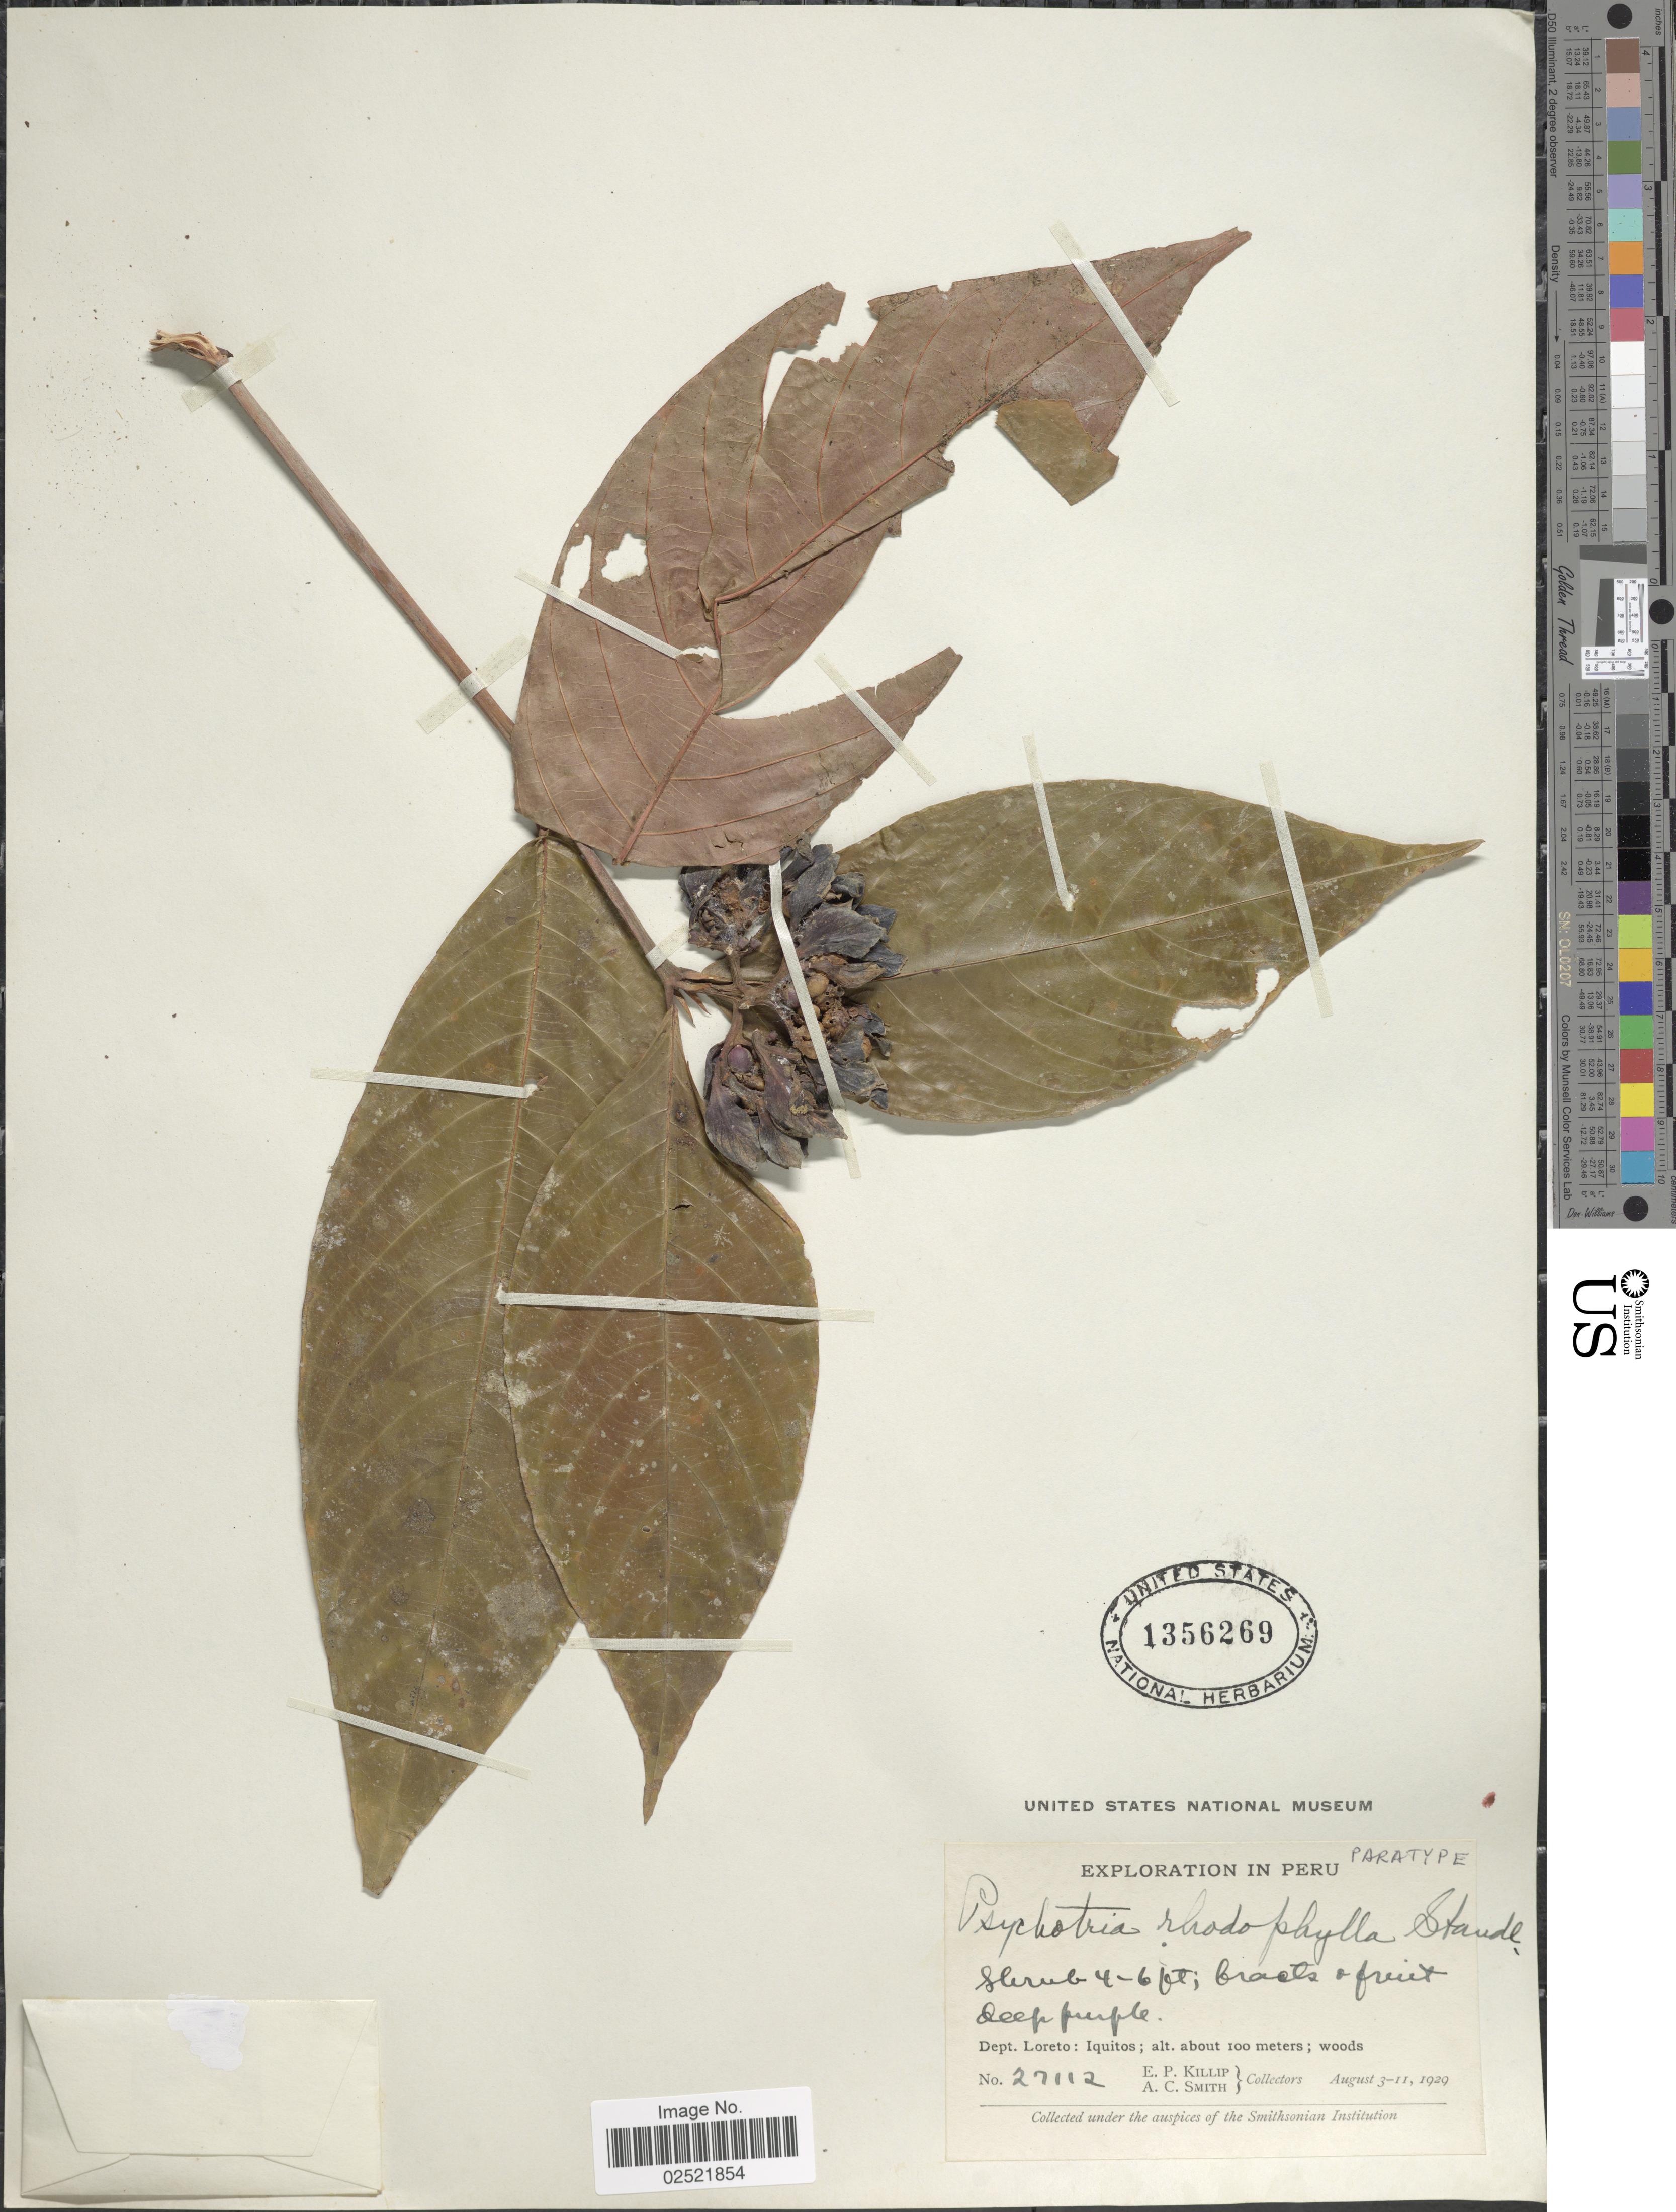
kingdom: Plantae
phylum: Tracheophyta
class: Magnoliopsida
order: Gentianales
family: Rubiaceae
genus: Psychotria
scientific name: Psychotria rhodophylla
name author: Standl.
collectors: E. P. Killip & A. C. Smith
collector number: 27112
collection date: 1929-08-03/1929-08-11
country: Peru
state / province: Loreto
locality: Iquitos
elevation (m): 100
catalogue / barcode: US 1356269